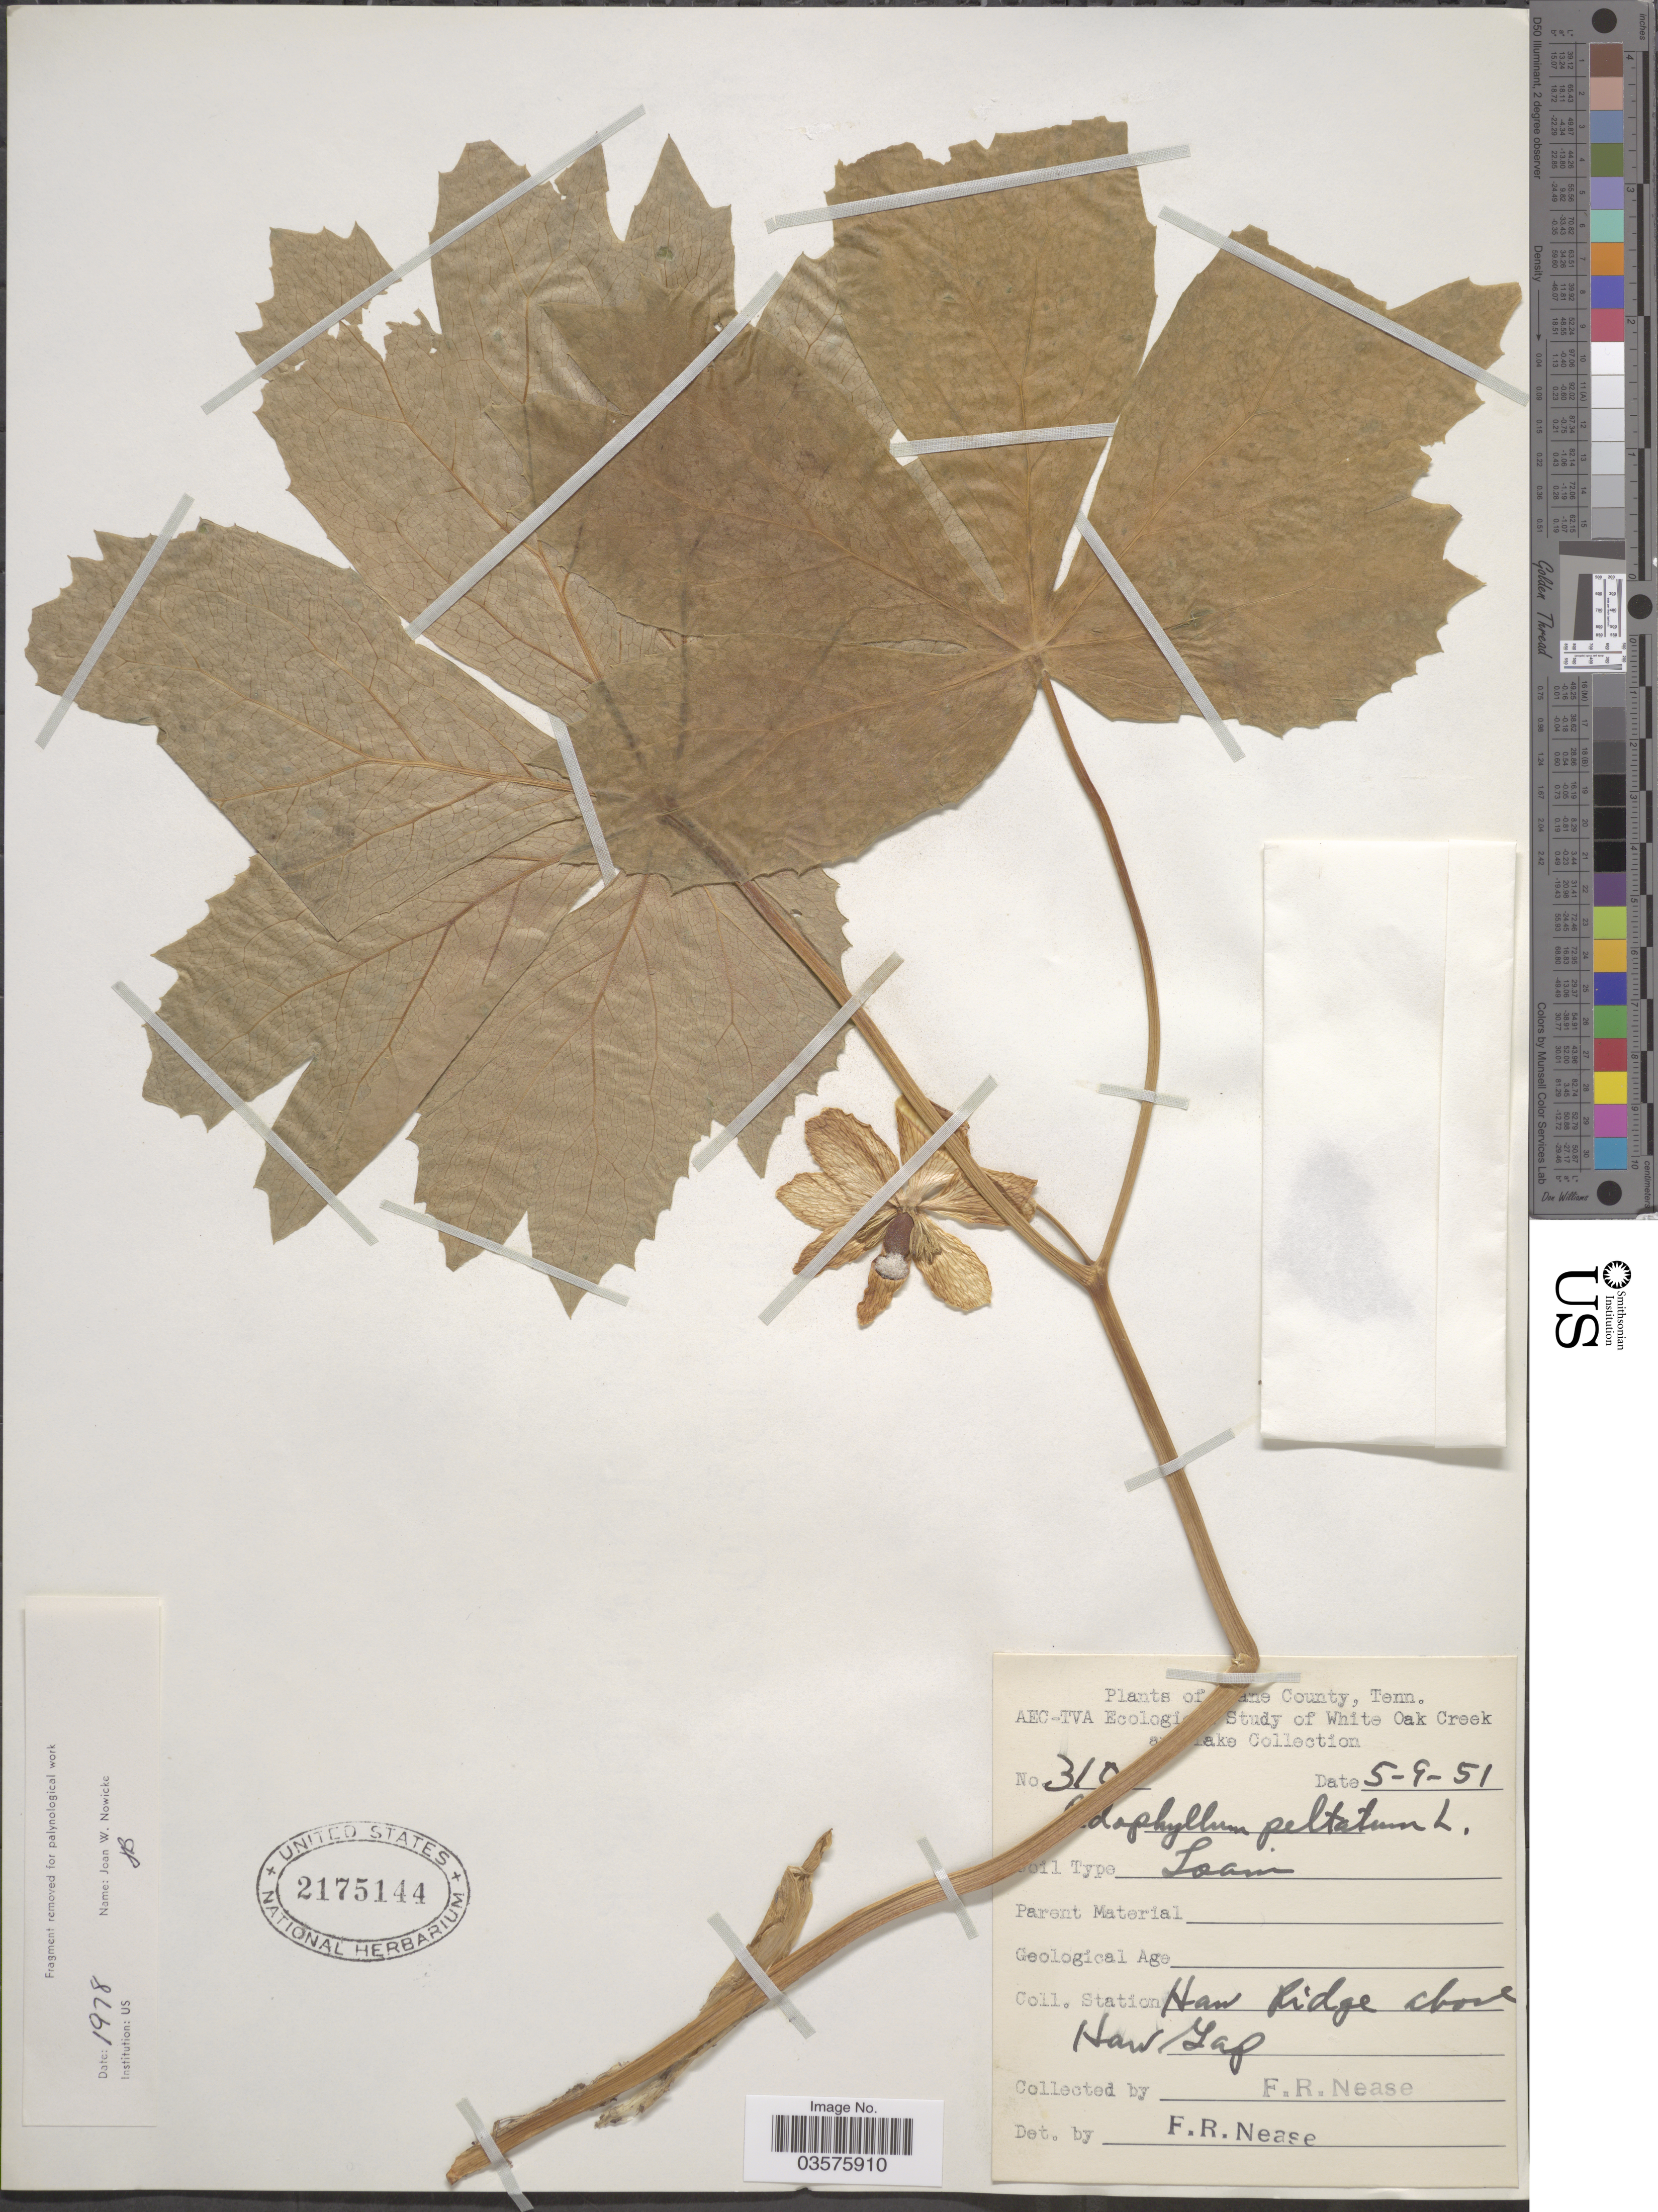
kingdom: Plantae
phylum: Tracheophyta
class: Magnoliopsida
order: Ranunculales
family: Berberidaceae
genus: Podophyllum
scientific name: Podophyllum peltatum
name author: L.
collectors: F. Nease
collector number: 310*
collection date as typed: Transcribed d/m/y: 9/5/51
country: United States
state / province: Tennessee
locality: Roane County. Station Haw Ridge shore Haw Gap.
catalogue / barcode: US 2175144